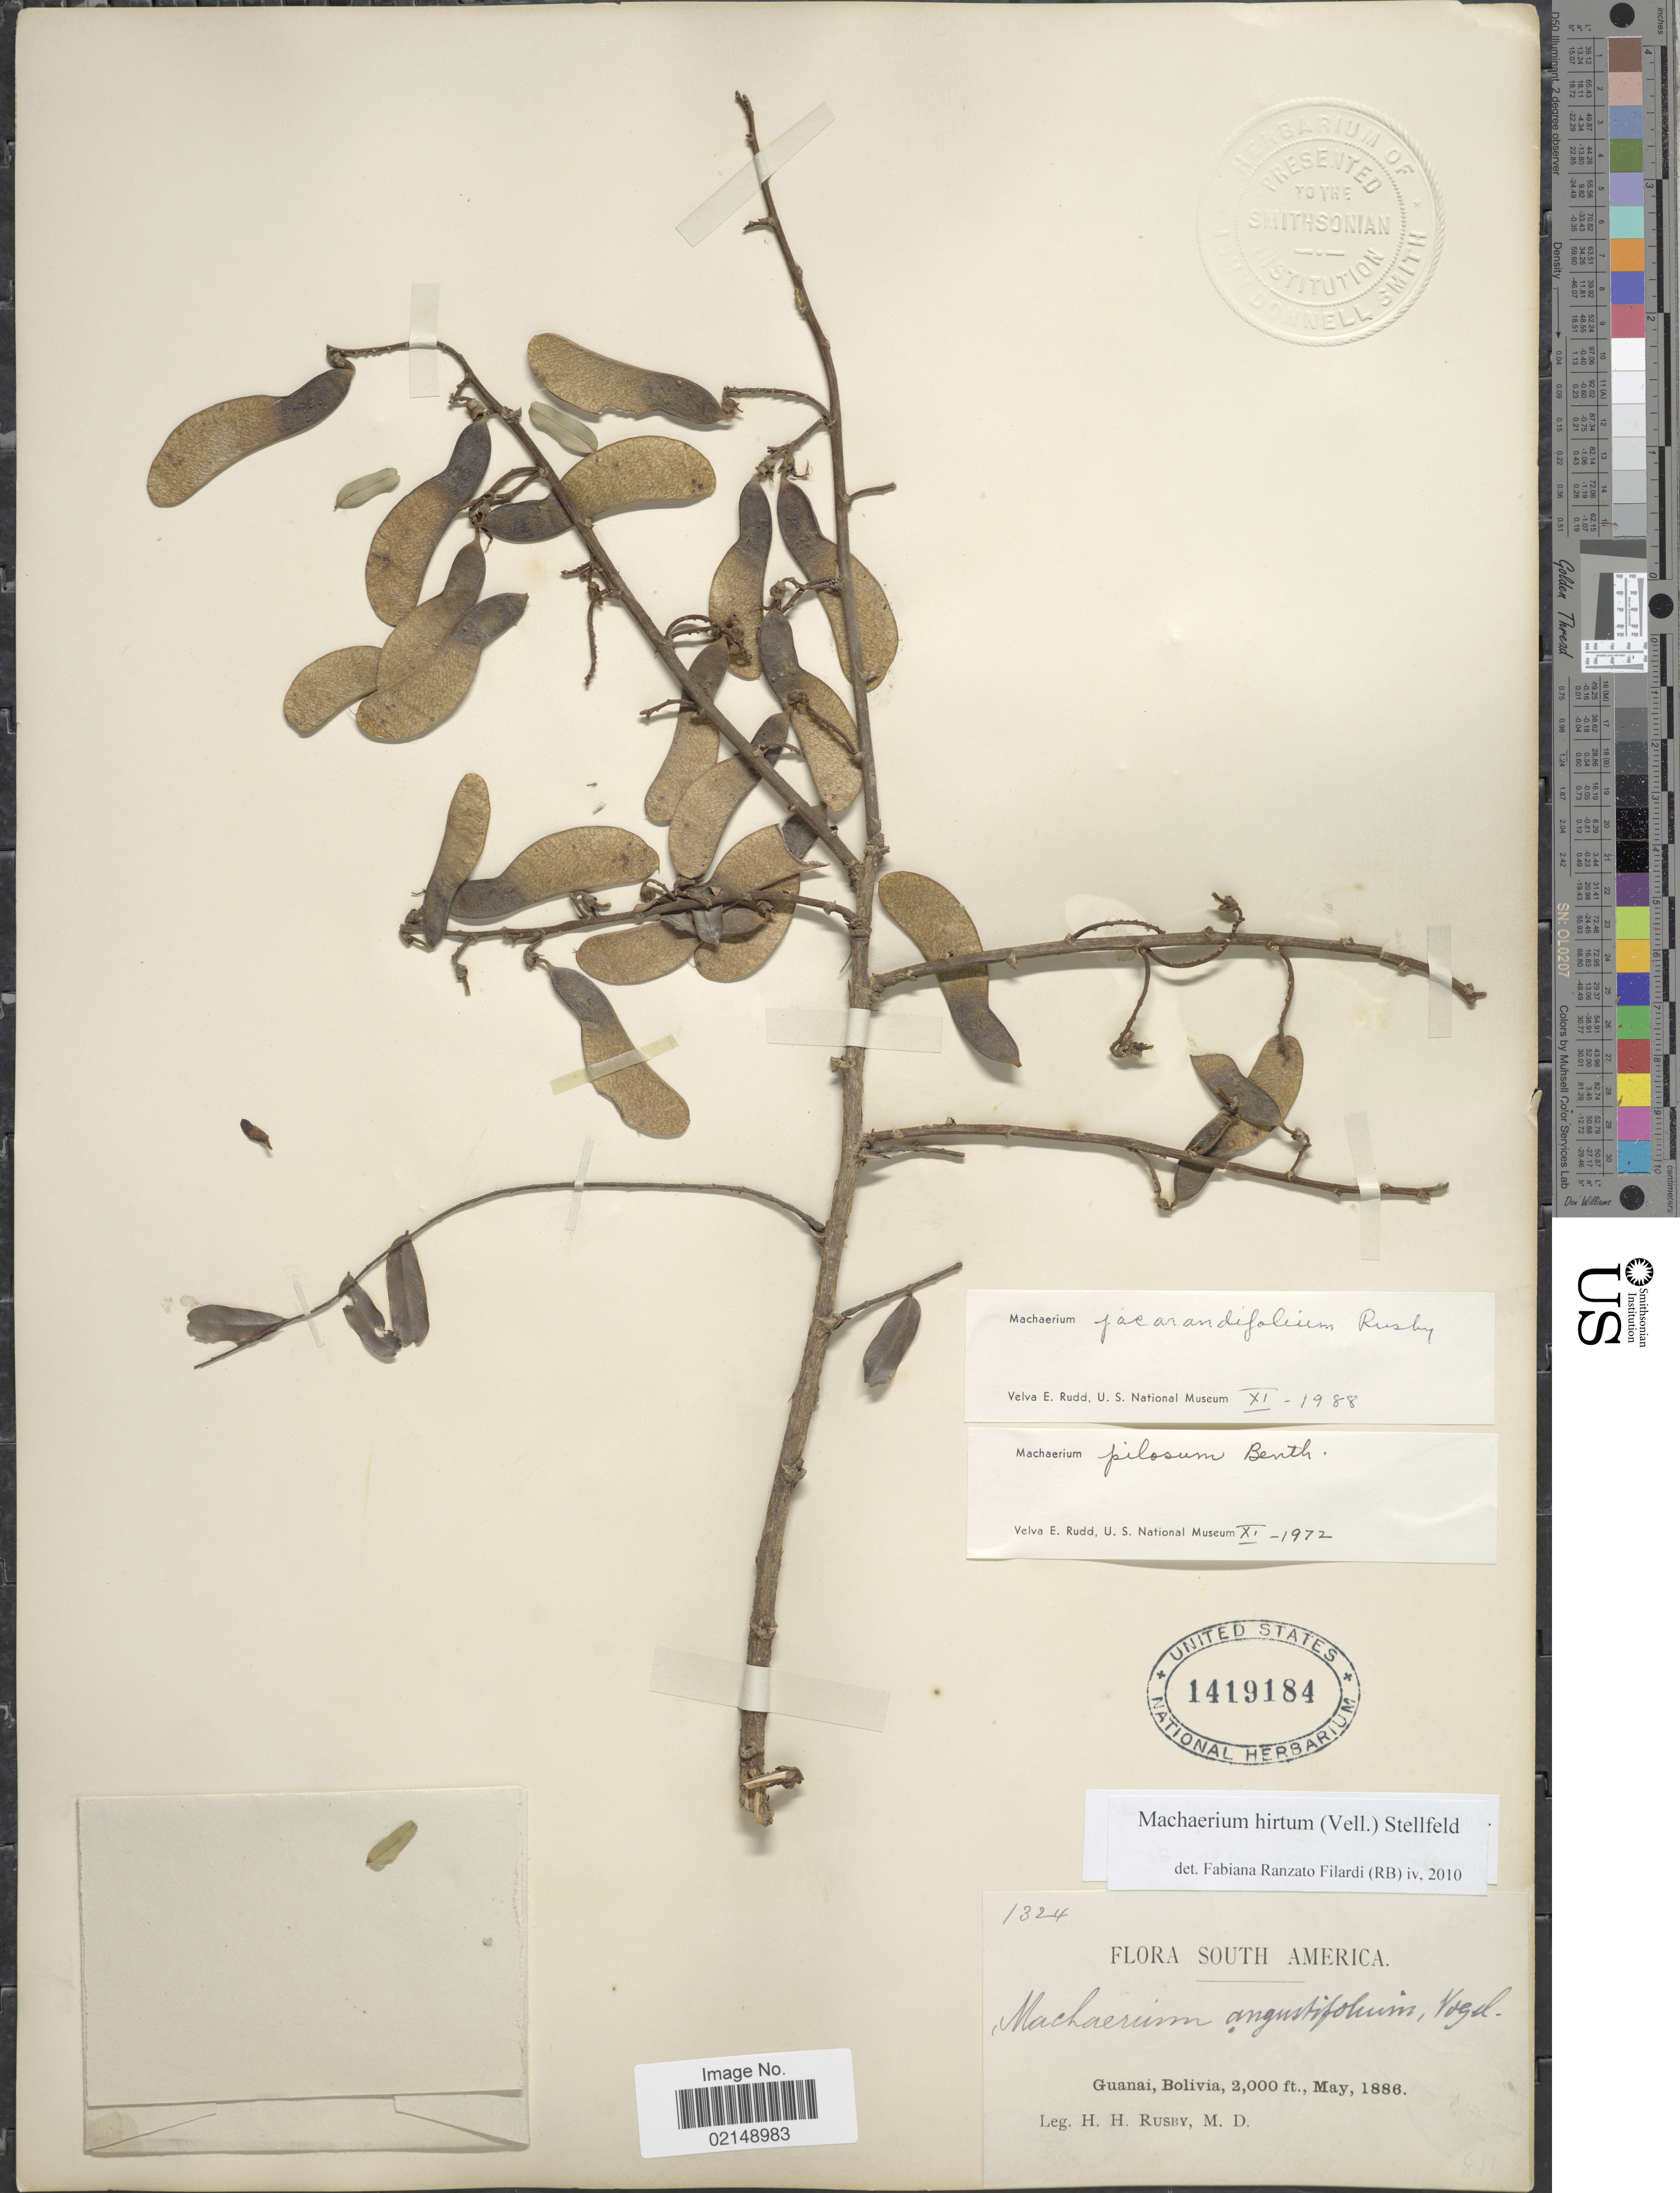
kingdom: Plantae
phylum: Tracheophyta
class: Magnoliopsida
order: Fabales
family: Fabaceae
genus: Machaerium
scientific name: Machaerium hirtum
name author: (Vell.) Stellfeld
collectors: H. H. Rusby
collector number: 1324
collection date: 1886-05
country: Bolivia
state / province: La Páz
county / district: Larecaja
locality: Guanay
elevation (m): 610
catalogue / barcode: US 1419184